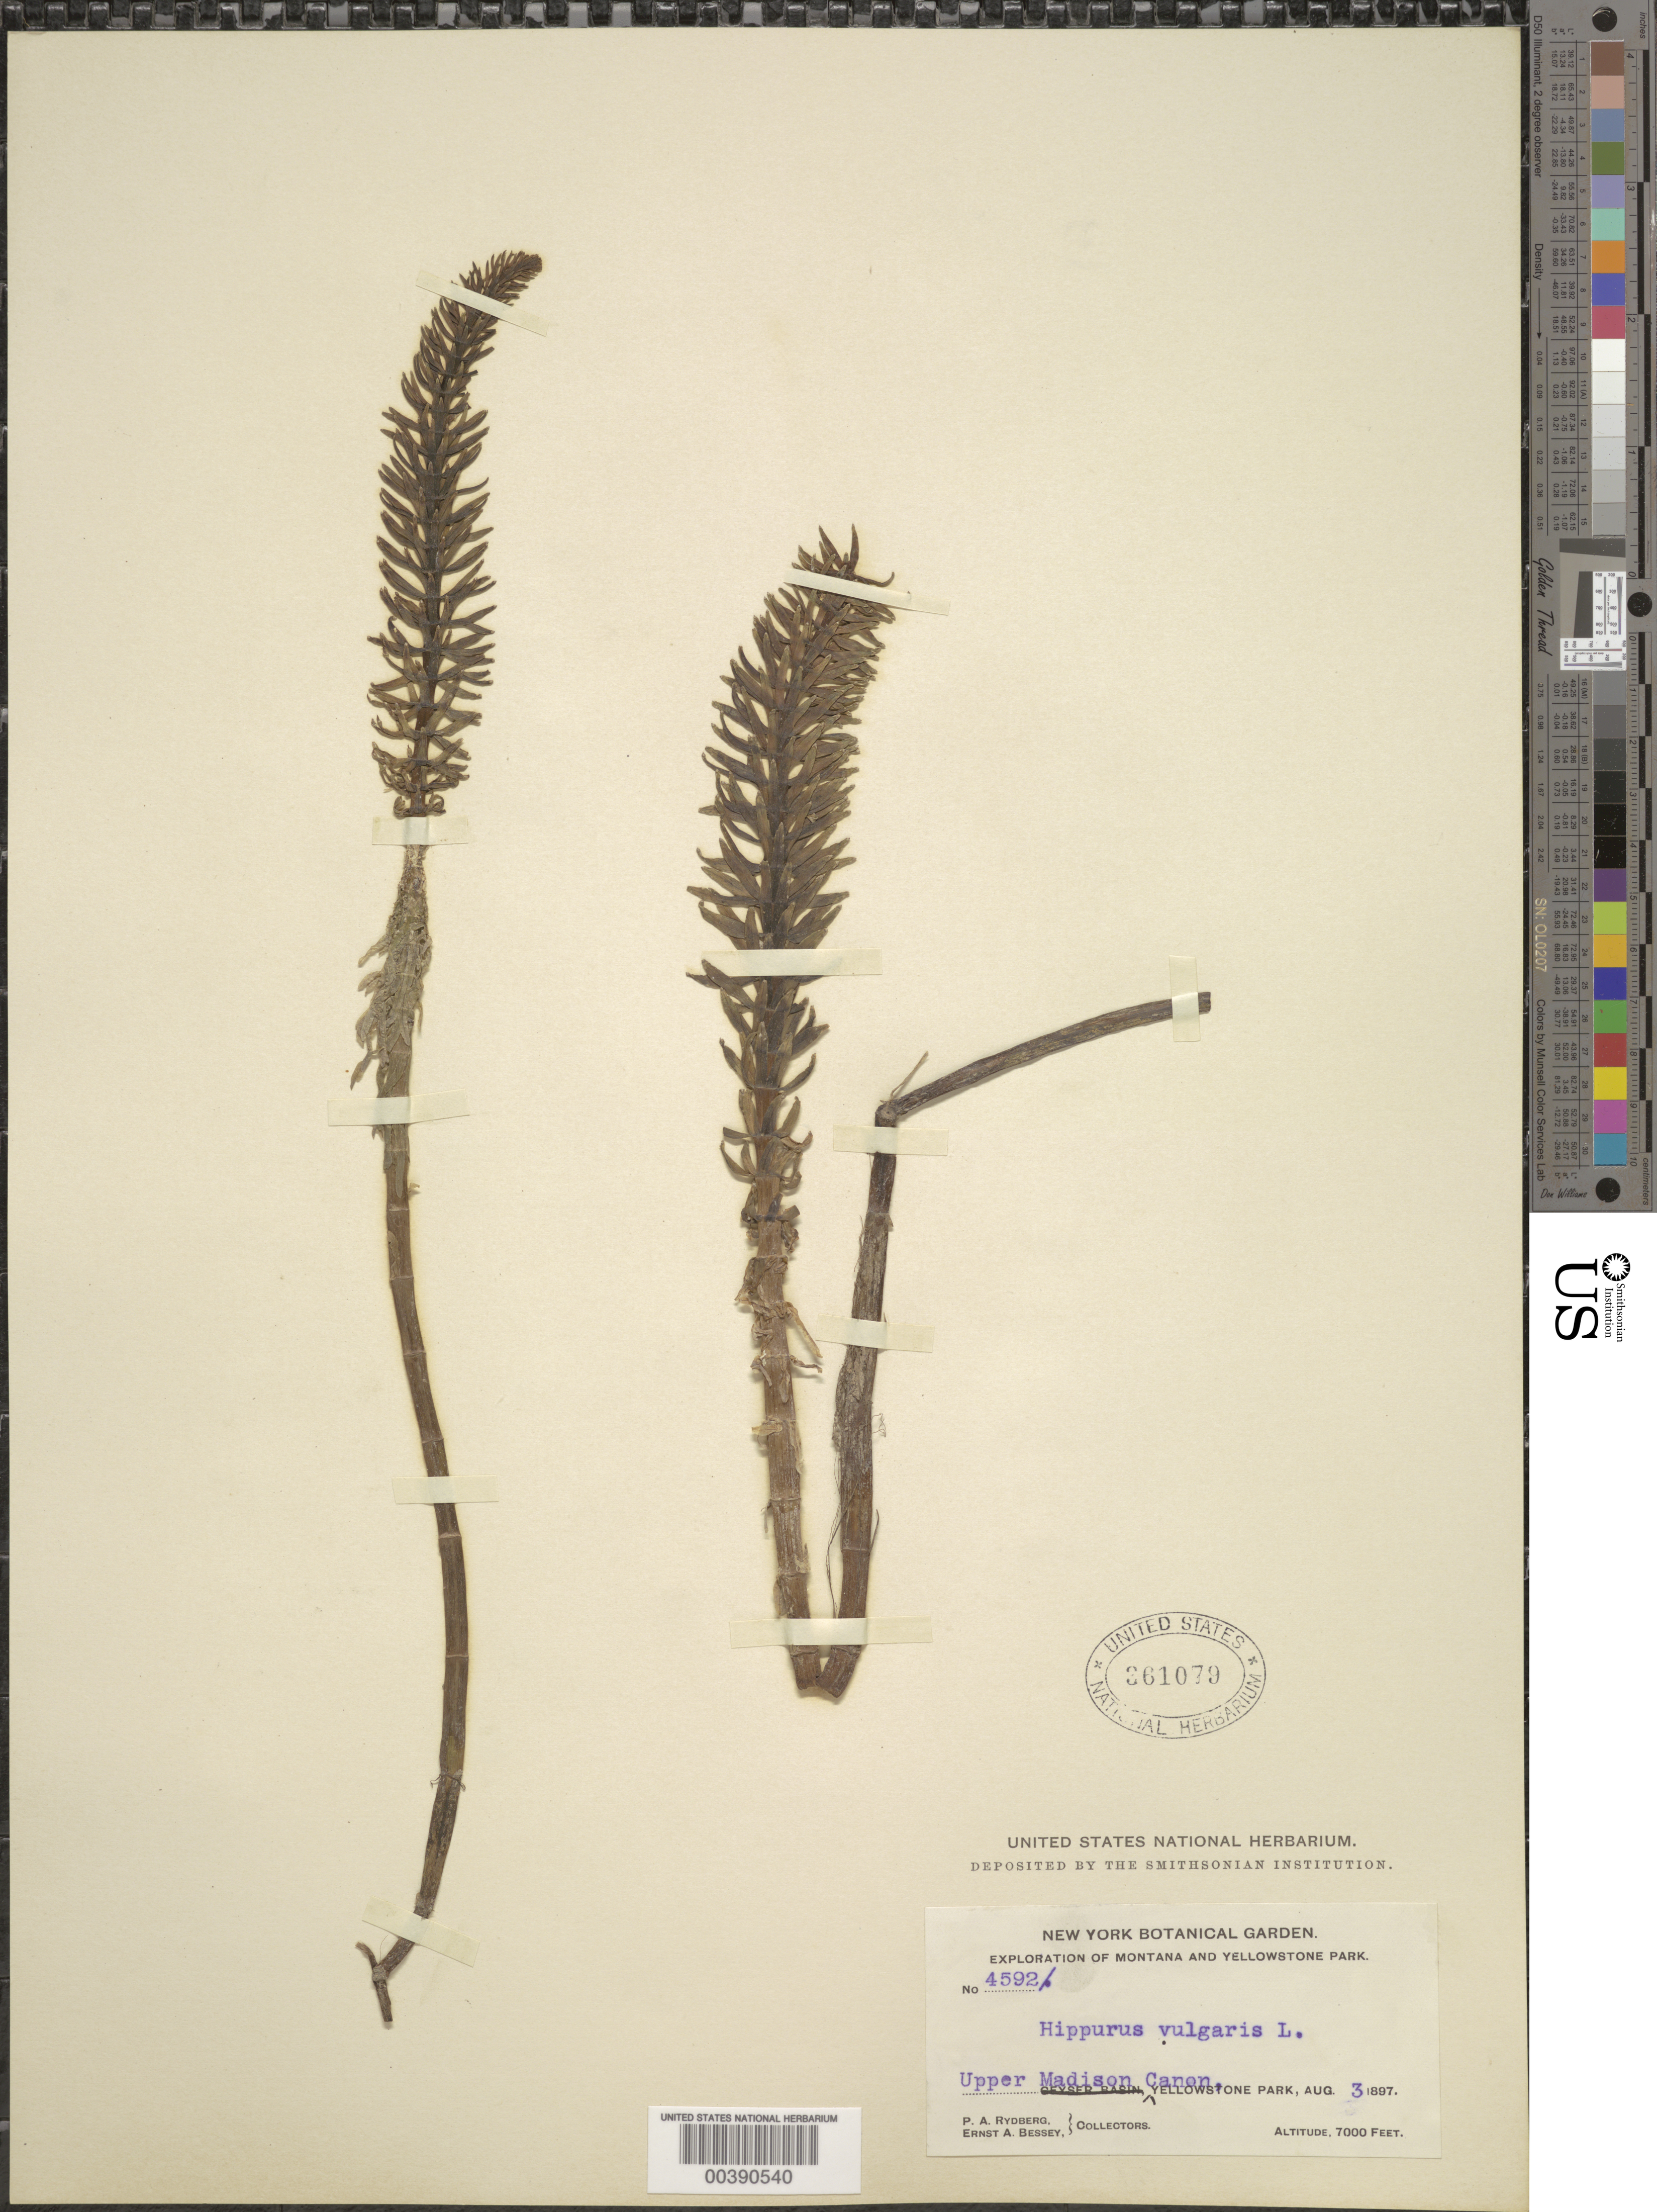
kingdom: Plantae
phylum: Tracheophyta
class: Magnoliopsida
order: Lamiales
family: Plantaginaceae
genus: Hippuris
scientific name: Hippuris vulgaris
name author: L.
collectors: P. A. Rydberg & E. Bessey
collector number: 4592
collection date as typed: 03 Aug 1897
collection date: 1897-08-03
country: United States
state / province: Wyoming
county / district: Park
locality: Yellowstone park, upper madison canyon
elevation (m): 2134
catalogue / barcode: US 361079